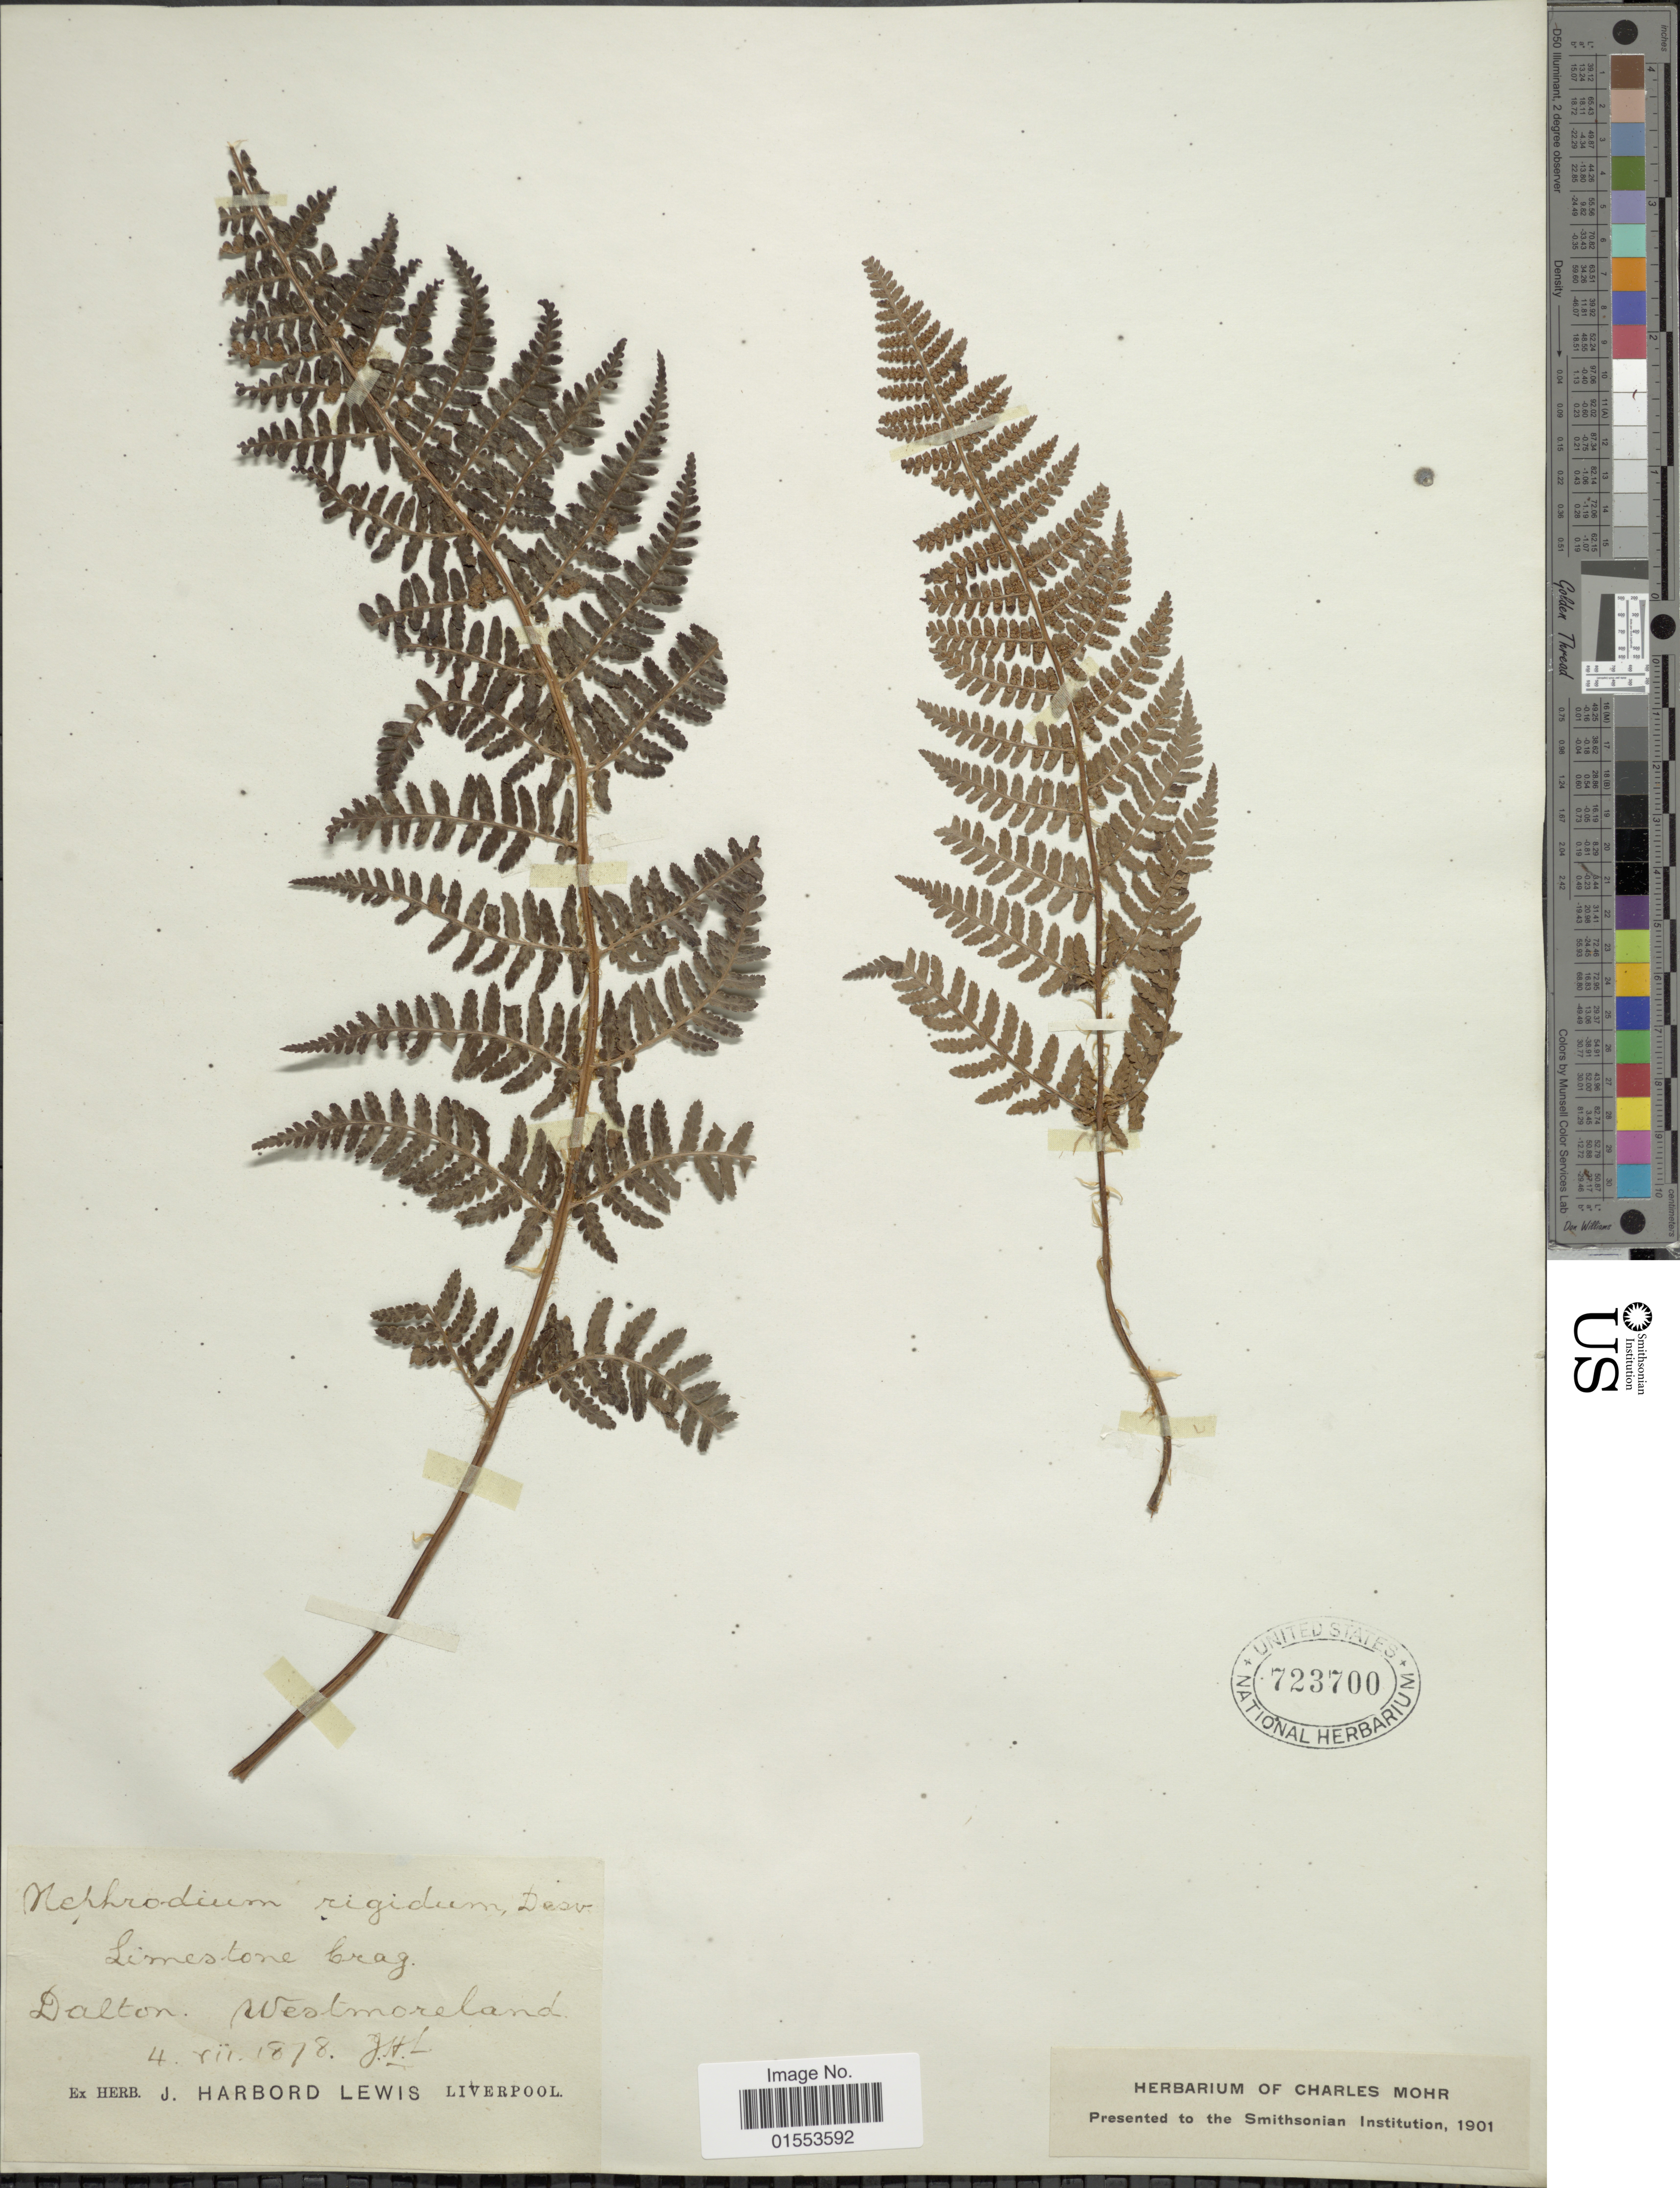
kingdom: Plantae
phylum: Tracheophyta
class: Polypodiopsida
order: Polypodiales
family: Dryopteridaceae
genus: Dryopteris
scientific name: Dryopteris rigida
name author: Underw.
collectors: J. Lewis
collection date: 1878-07-04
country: United Kingdom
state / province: England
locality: Dalton. Westmoreland.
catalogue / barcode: US 723700